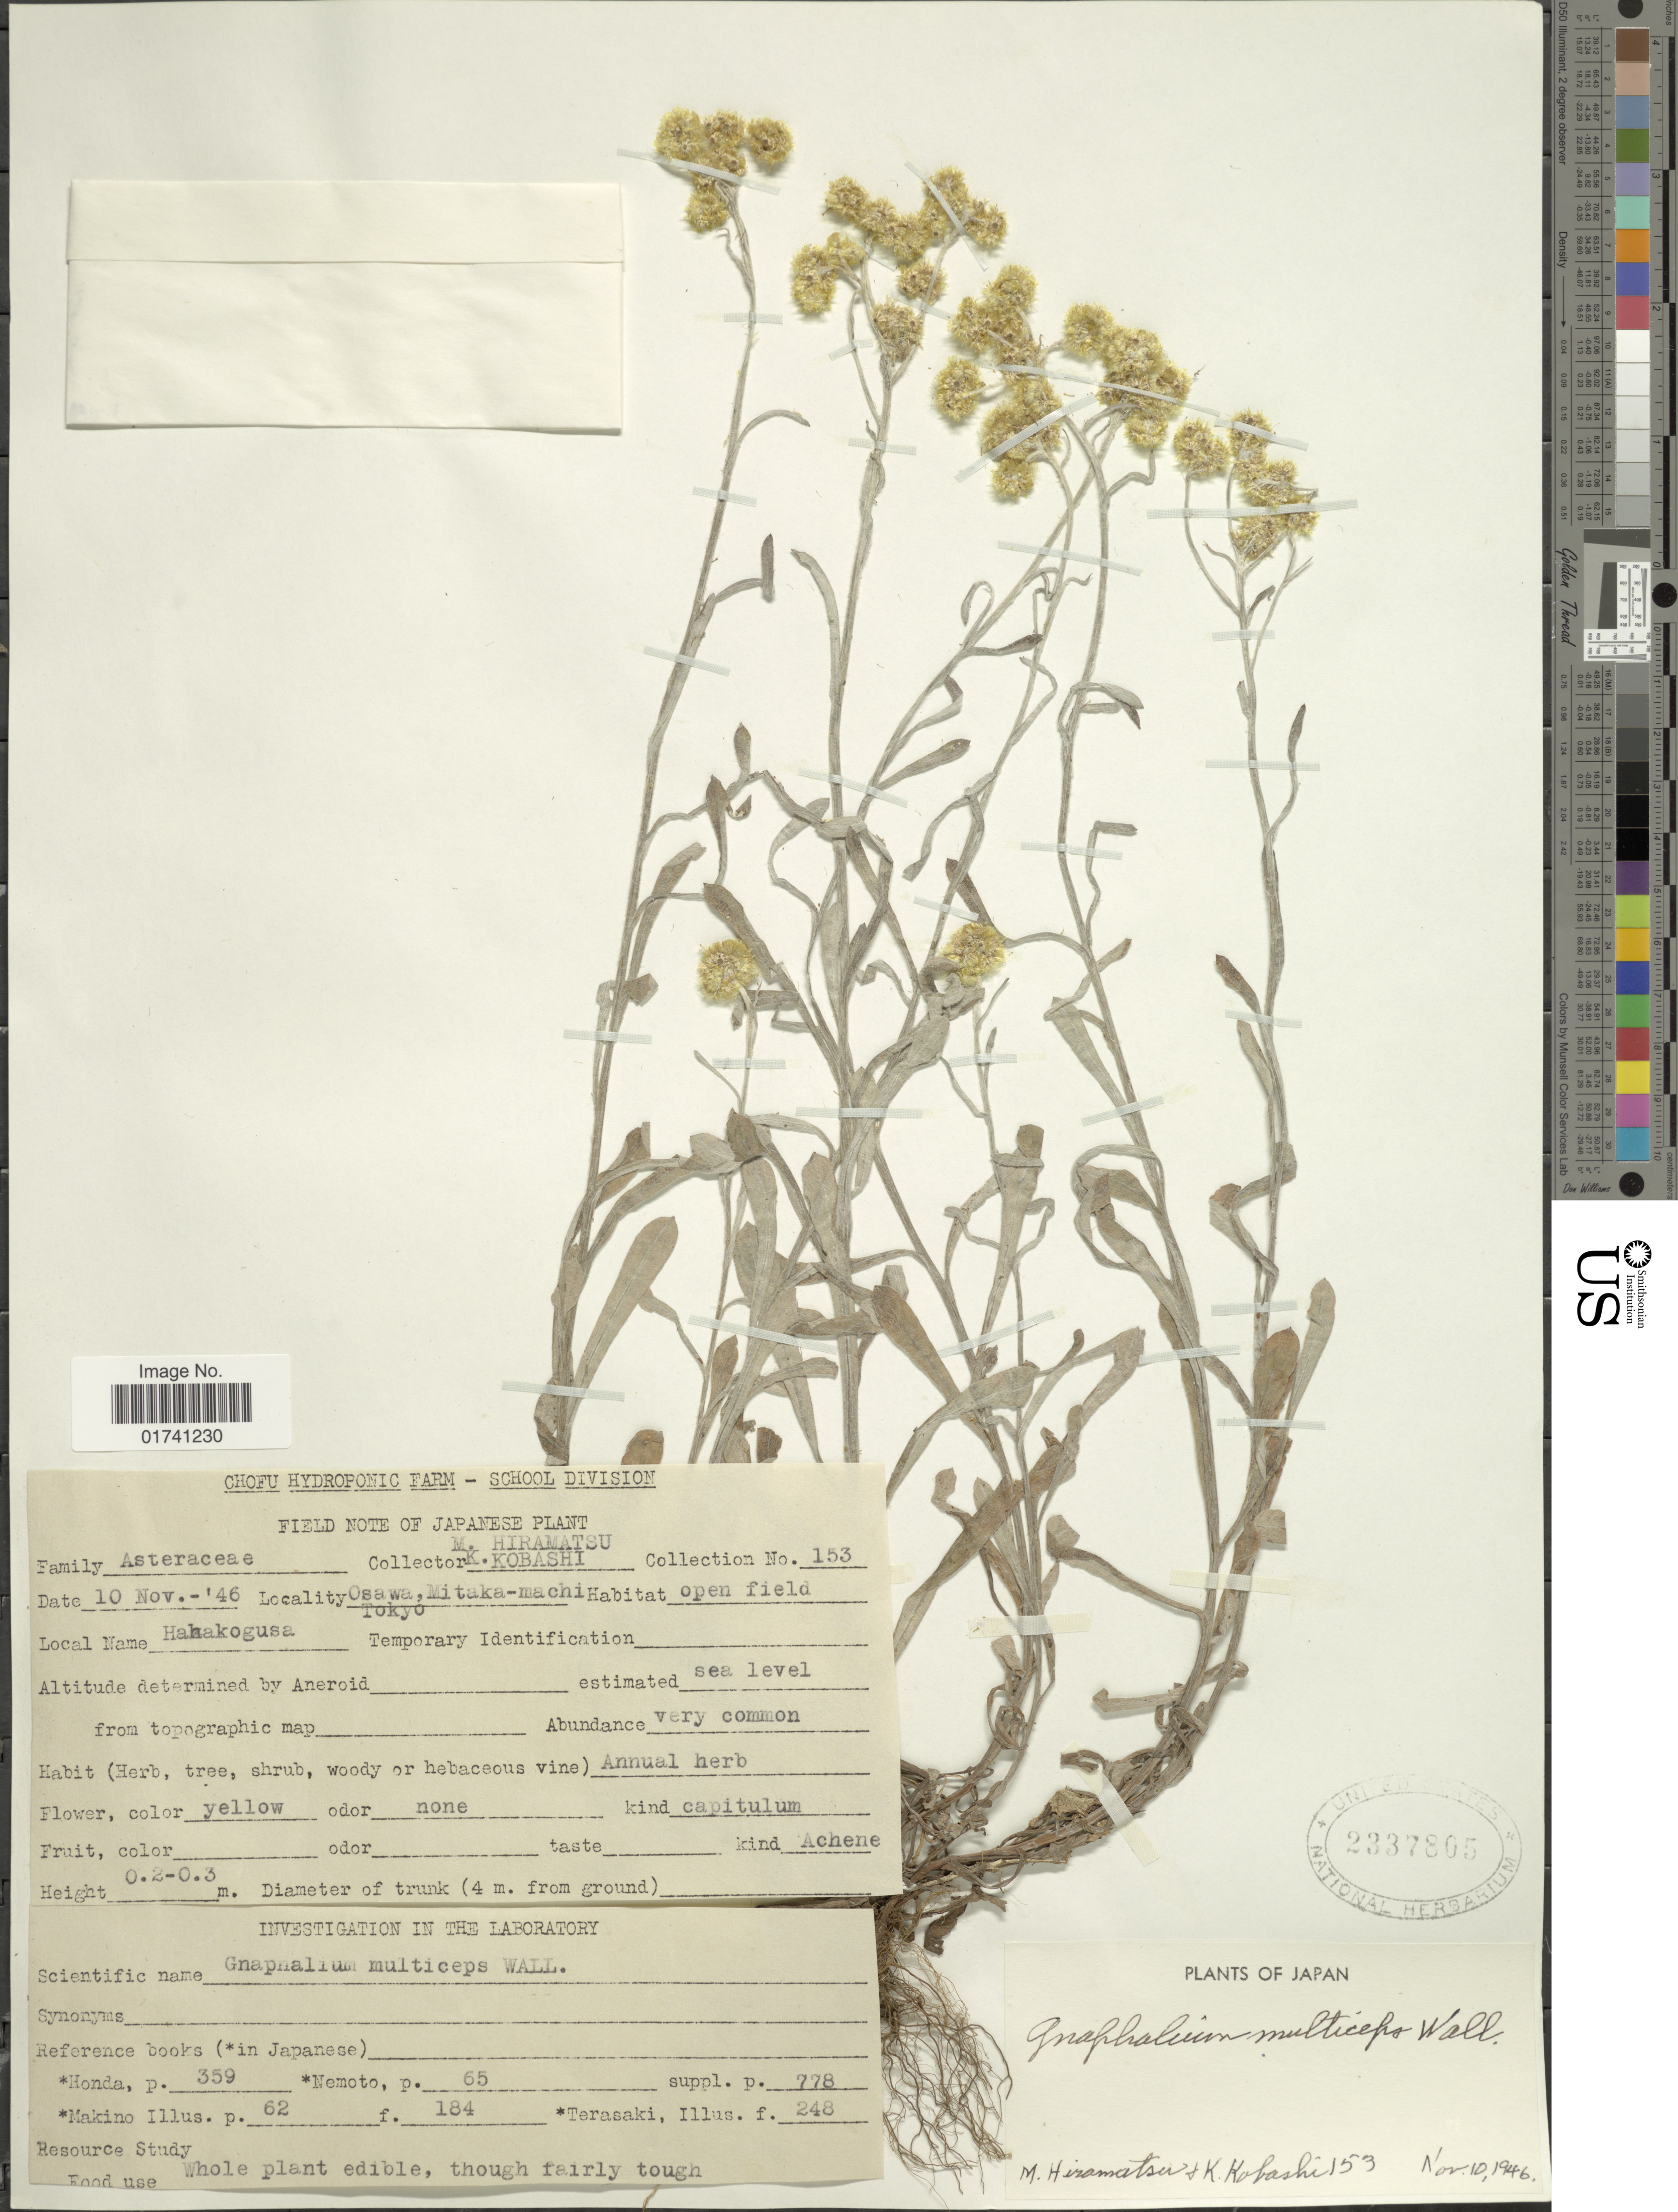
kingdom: Plantae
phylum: Tracheophyta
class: Magnoliopsida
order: Asterales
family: Asteraceae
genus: Laphangium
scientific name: Laphangium affine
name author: (D. Don) Tzvelev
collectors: K. Hiramatsu & K. Kobashi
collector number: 153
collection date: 1946-11-10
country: Japan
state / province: Tokyo, Federal City of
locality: Osawa, Mitaka-machi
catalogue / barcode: US 2337805